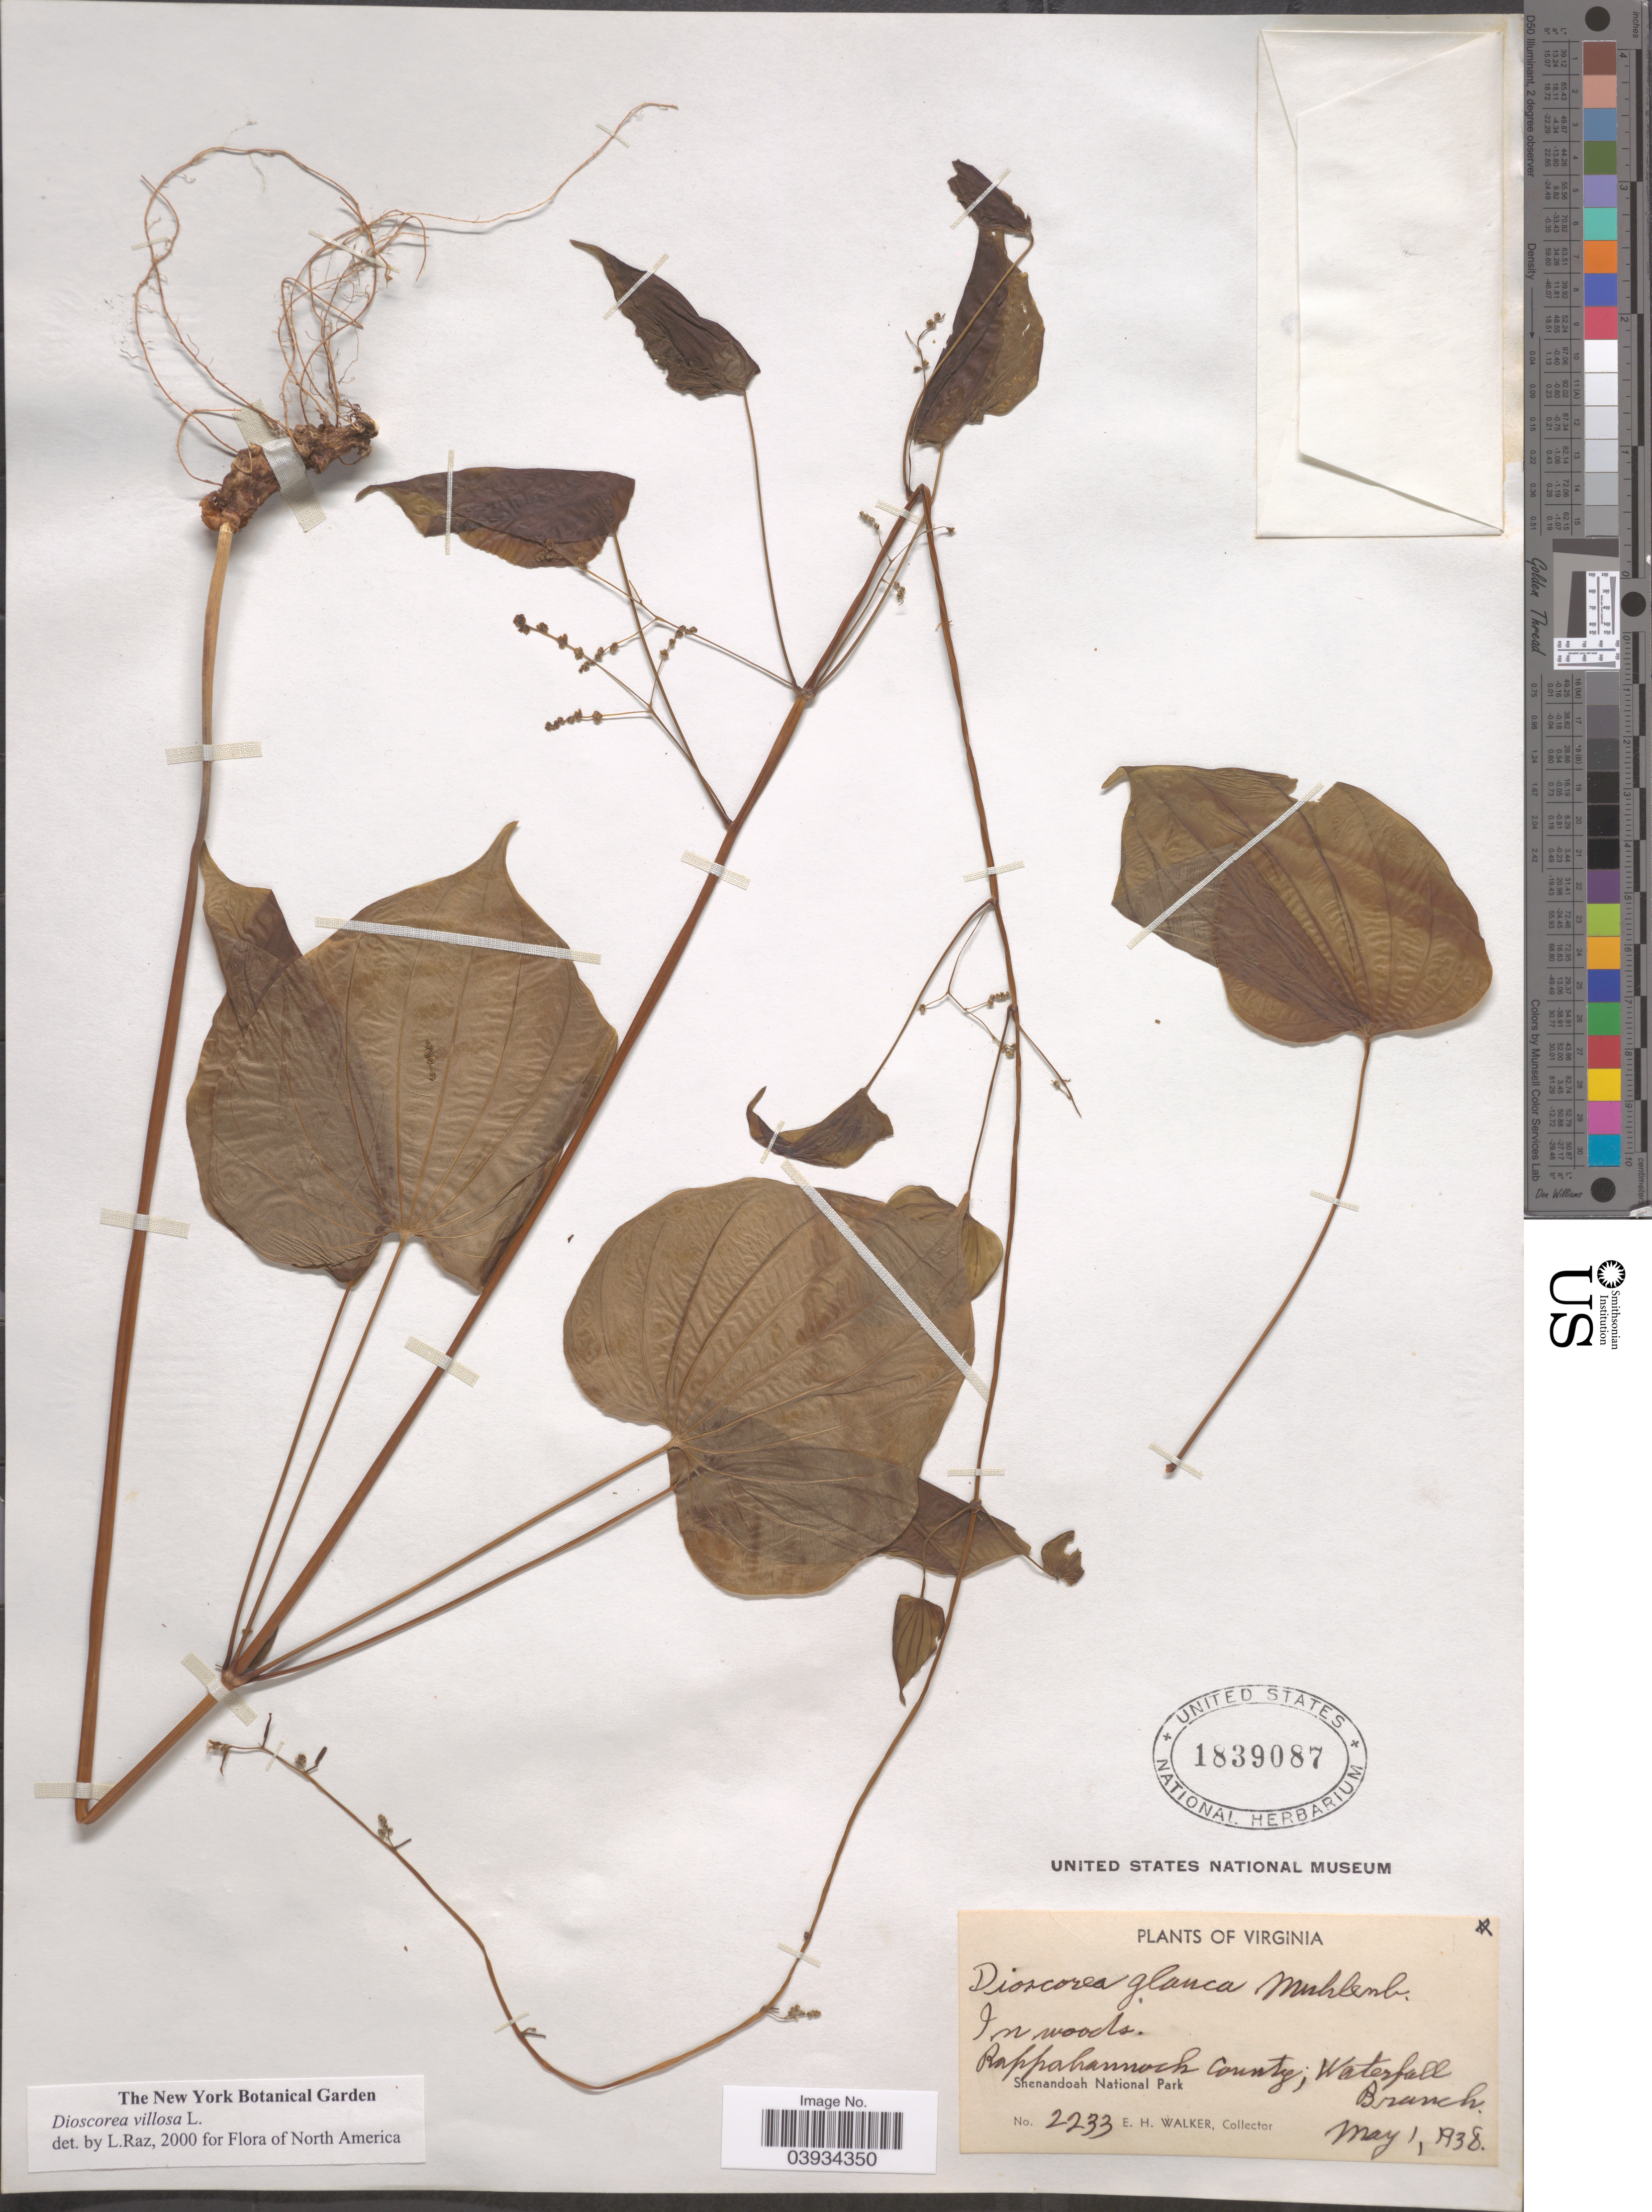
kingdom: Plantae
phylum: Tracheophyta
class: Liliopsida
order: Dioscoreales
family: Dioscoreaceae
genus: Dioscorea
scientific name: Dioscorea villosa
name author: L.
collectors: E. H. Walker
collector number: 2233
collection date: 1938-05-01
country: United States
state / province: Virginia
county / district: Rappahannock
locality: Rappahannock County; Waterfall Branch. Shenandoah National Park.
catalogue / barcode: US 1839087